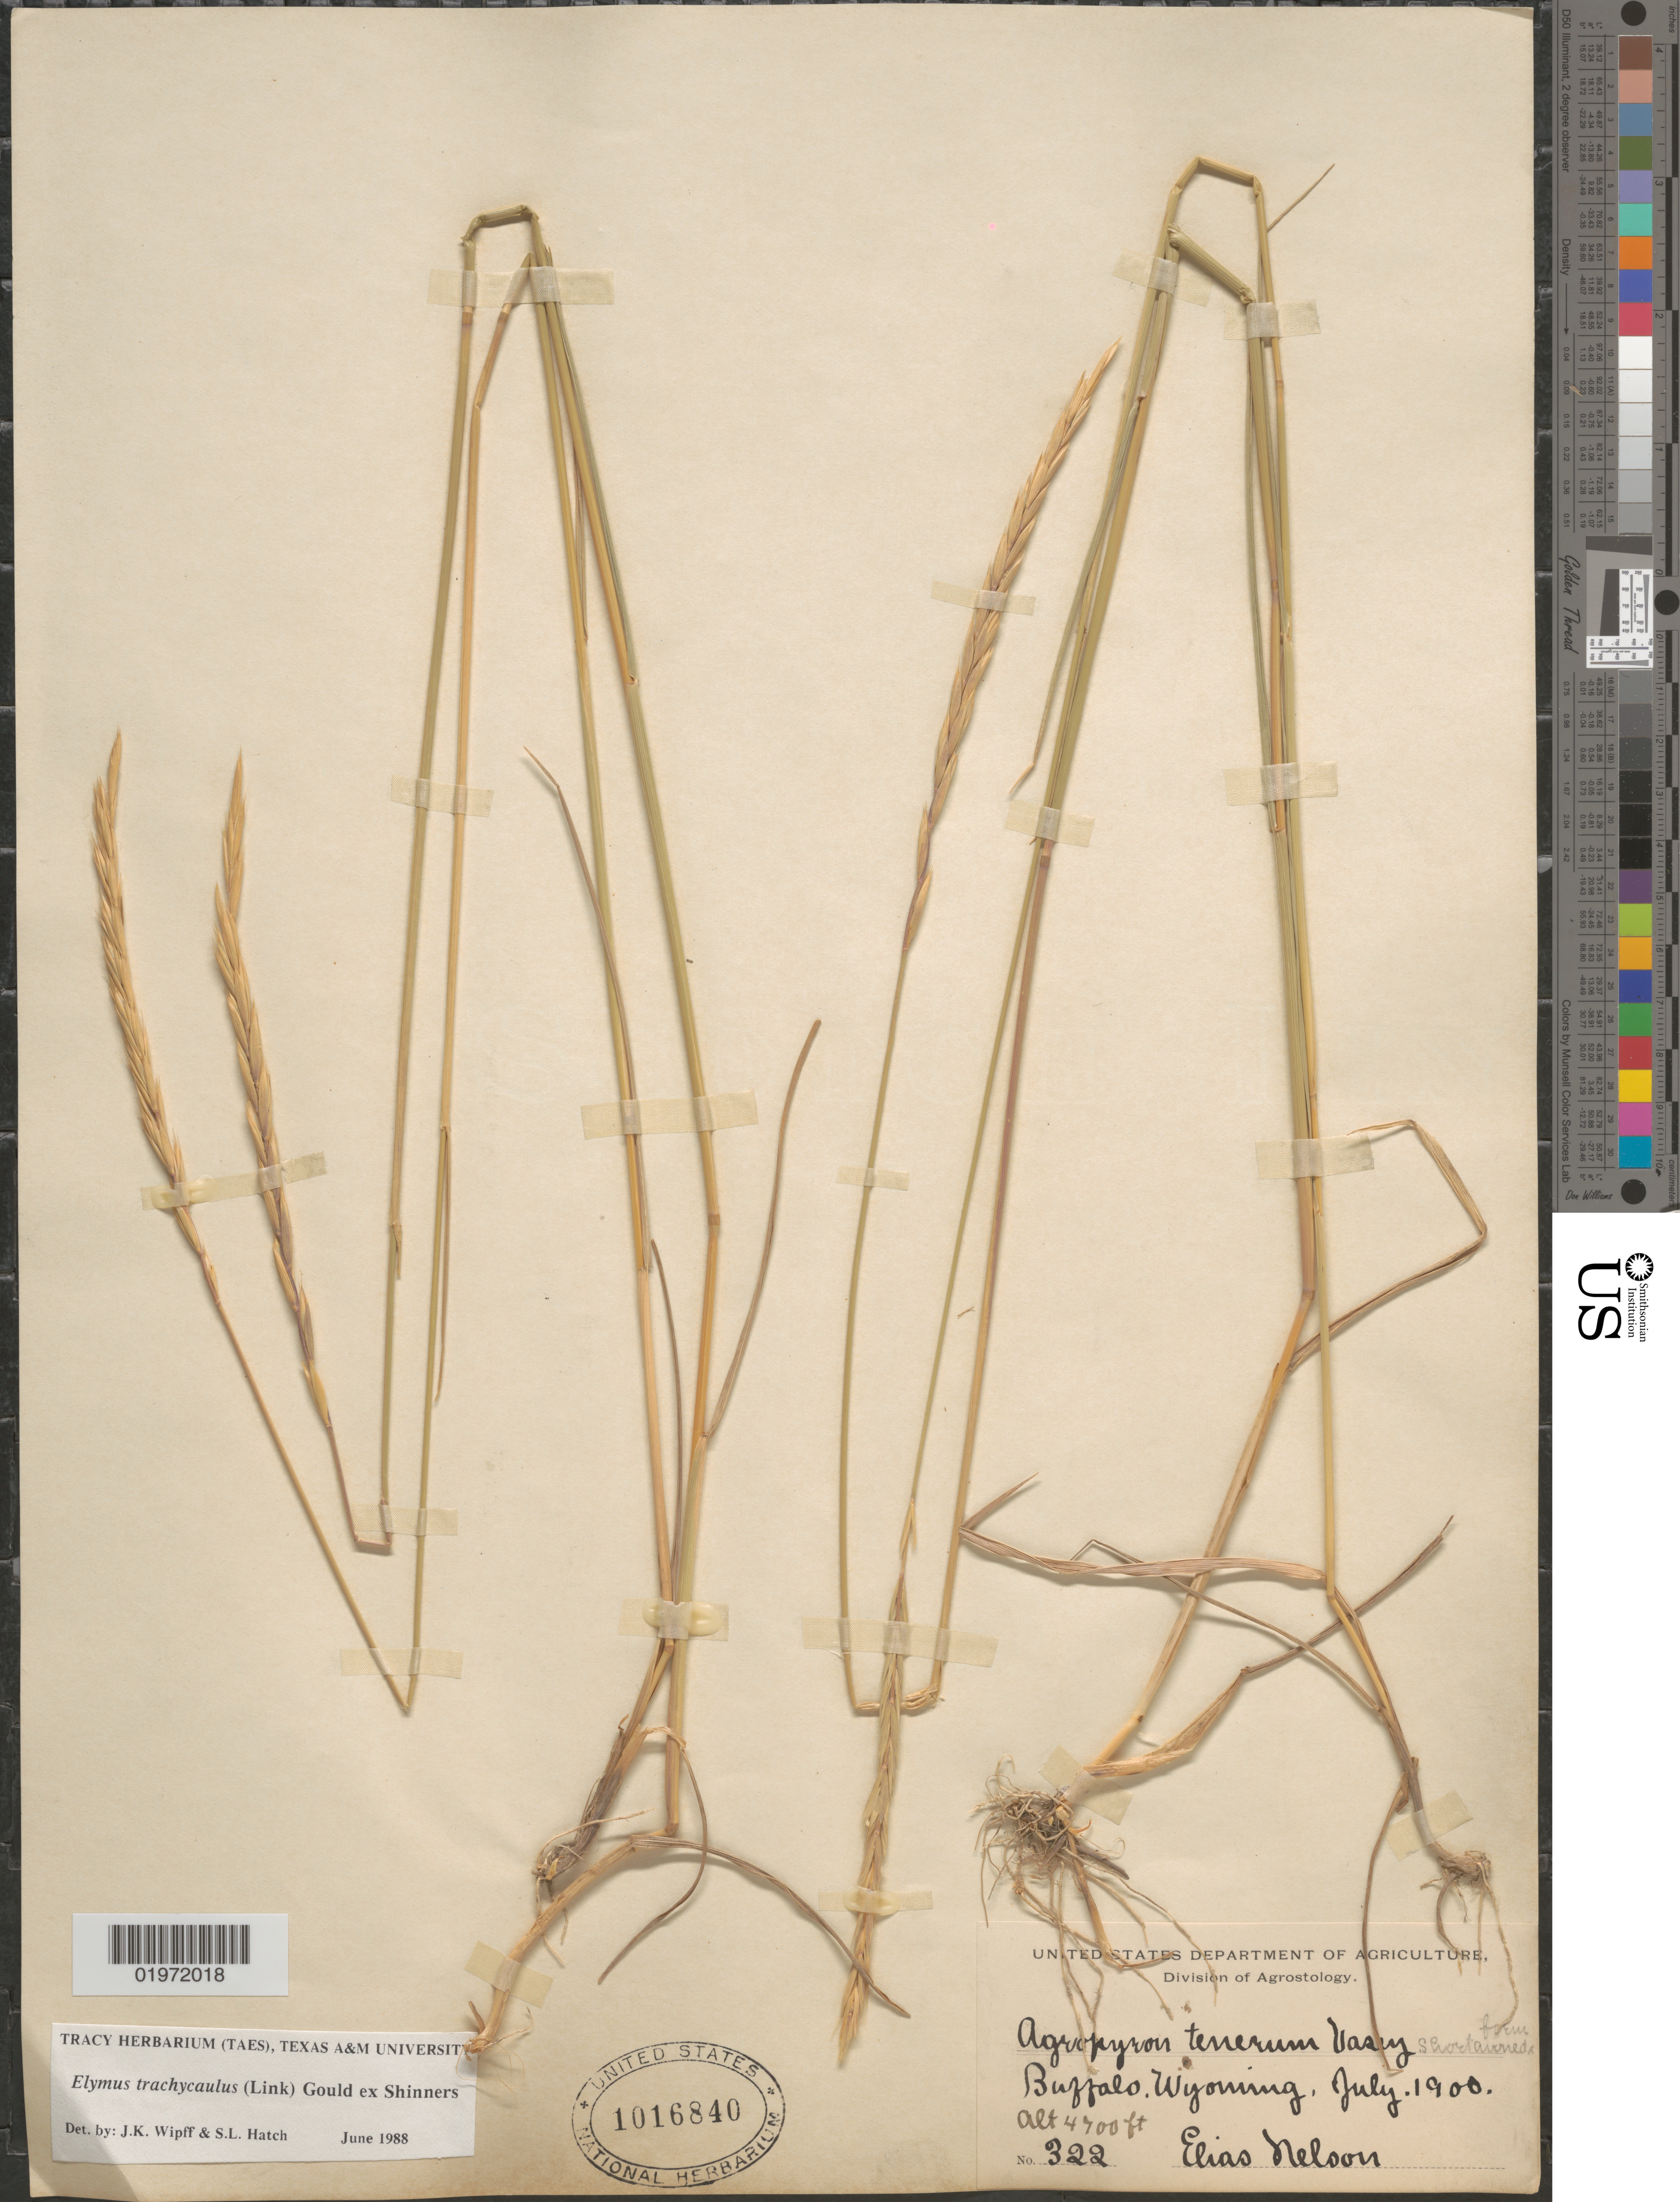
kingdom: Plantae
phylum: Tracheophyta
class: Liliopsida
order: Poales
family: Poaceae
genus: Elymus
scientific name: Elymus trachycaulus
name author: (Link) Gould ex Shinners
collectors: E. Nelson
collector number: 322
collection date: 1900-07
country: United States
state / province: Wyoming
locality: Buffalo.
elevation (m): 1433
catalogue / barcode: US 1016840